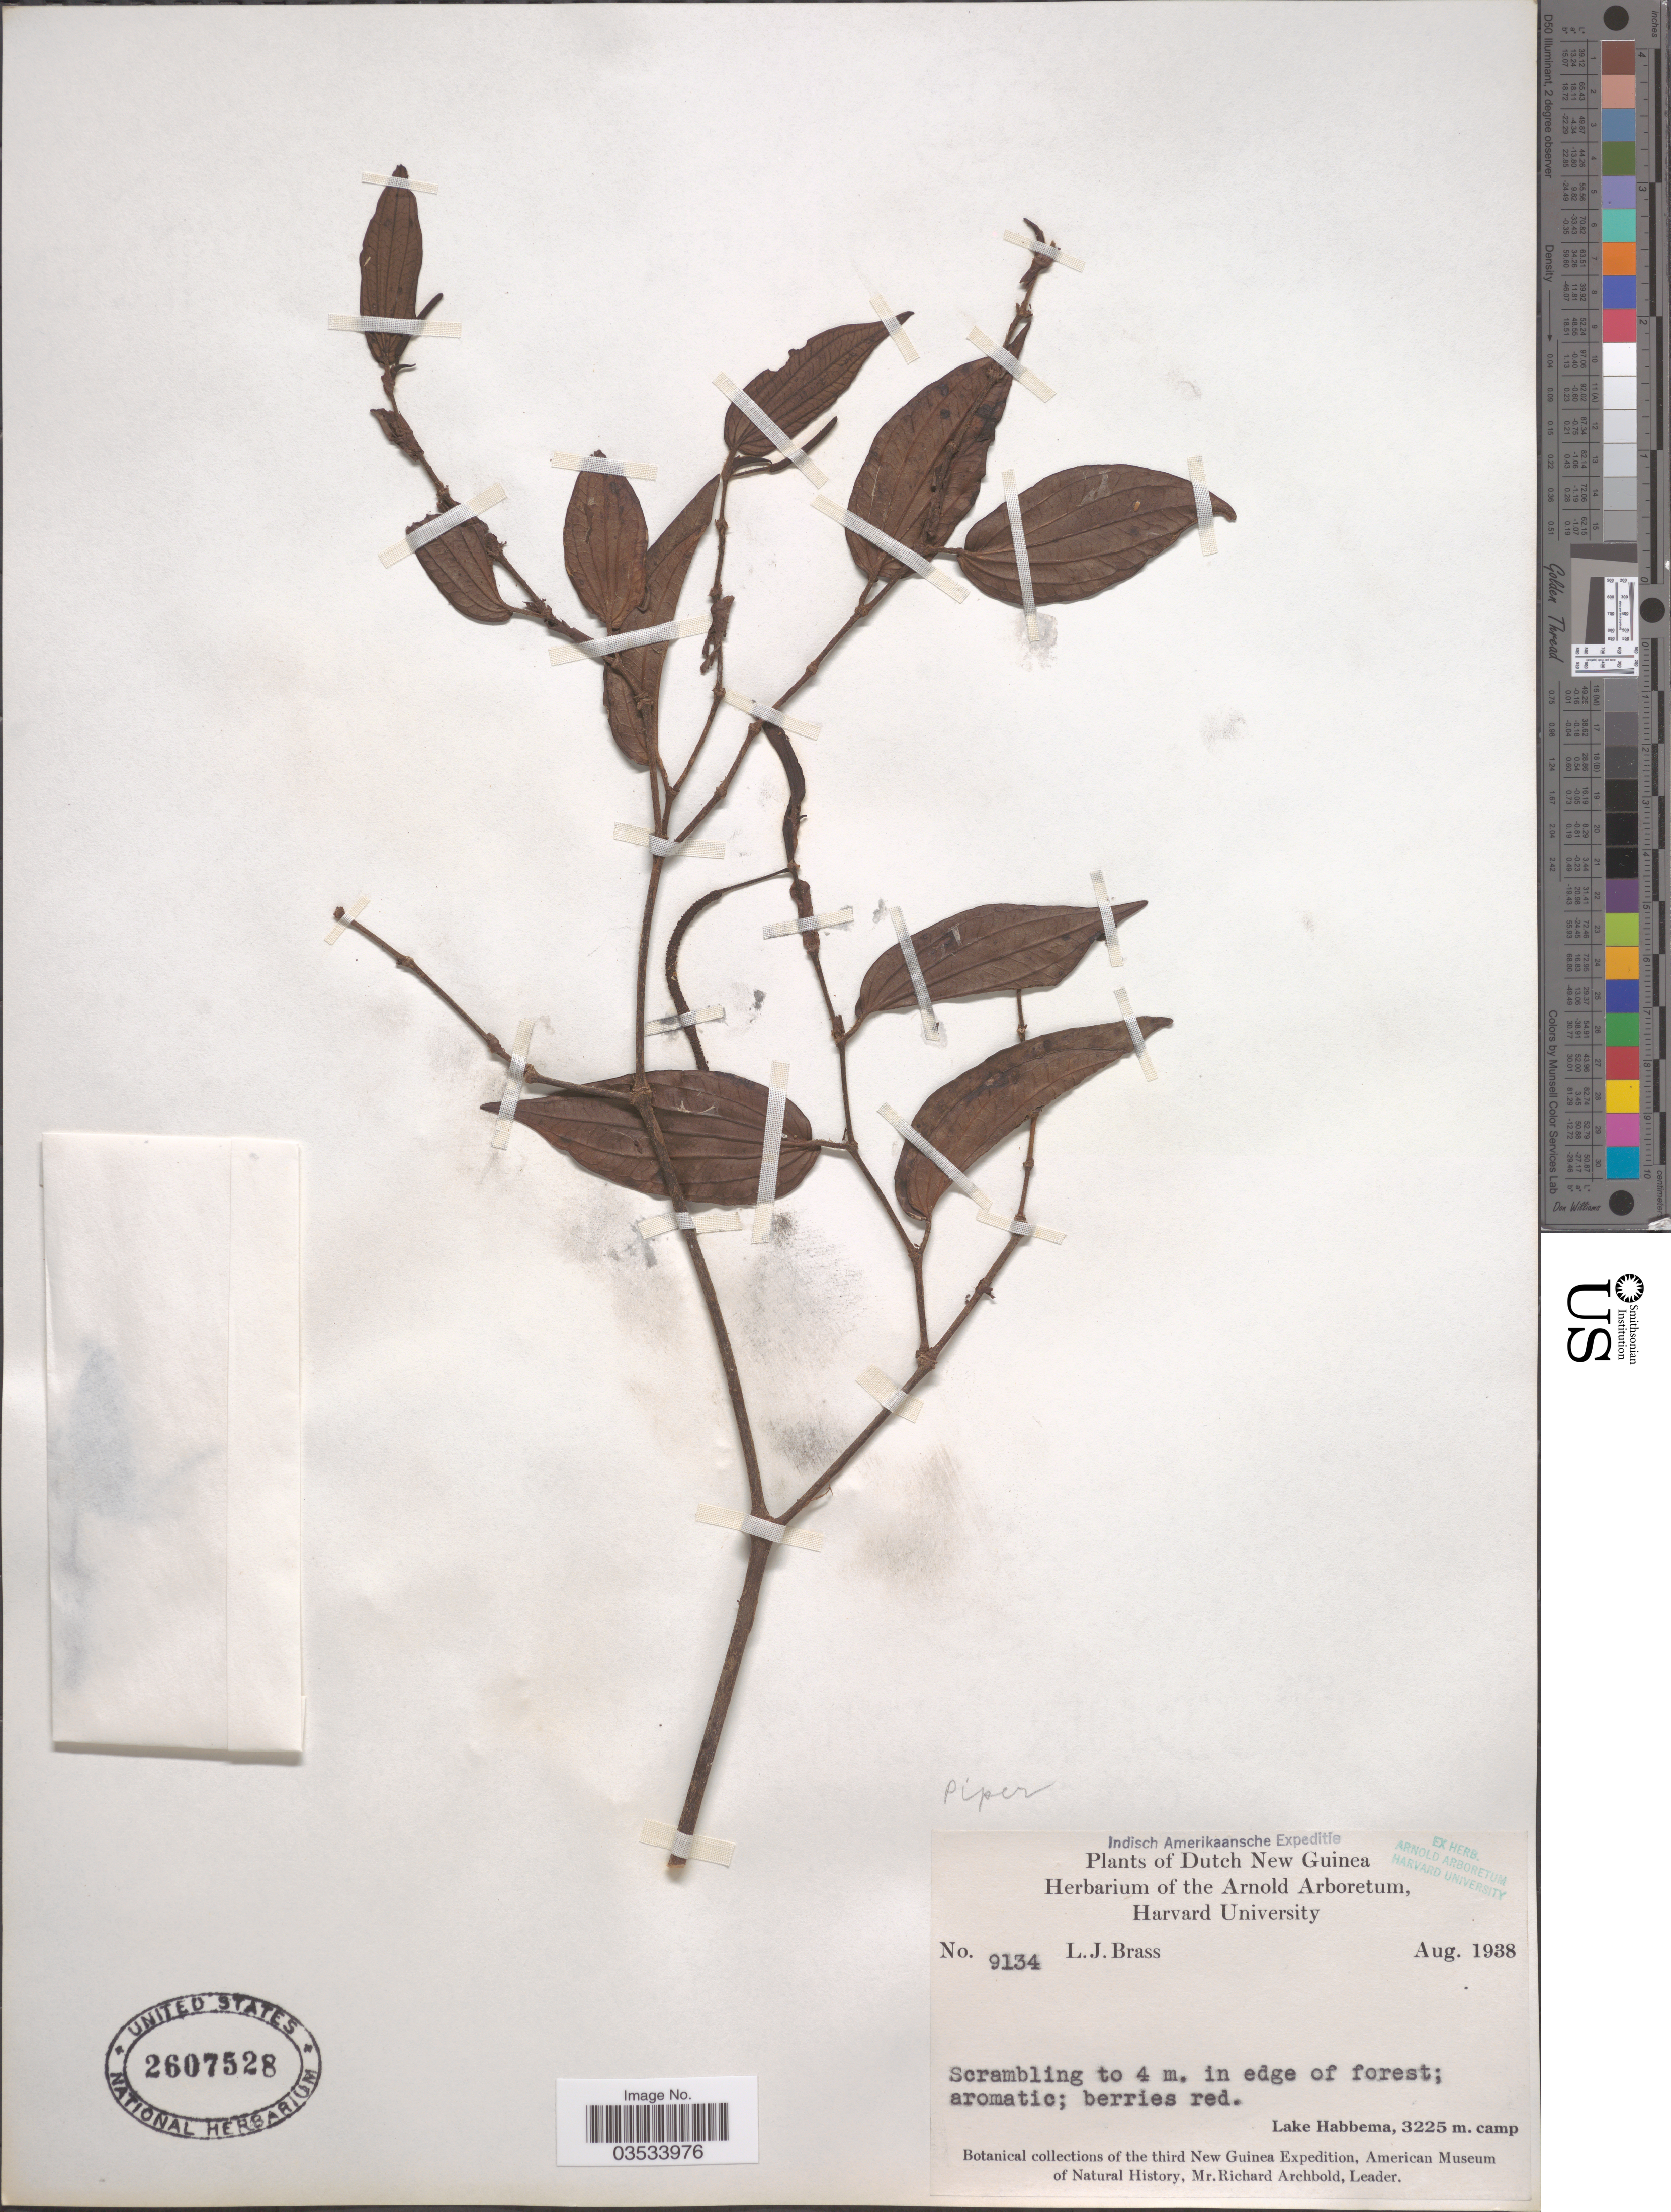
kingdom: Plantae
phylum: Tracheophyta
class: Magnoliopsida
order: Piperales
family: Piperaceae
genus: Piper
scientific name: Piper sp.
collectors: L. J. Brass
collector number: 9134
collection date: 1938-08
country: Indonesia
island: New Guinea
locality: Dutch New Guinea. Lake Habbema. New Guinea.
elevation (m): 3225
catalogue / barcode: US 2607528